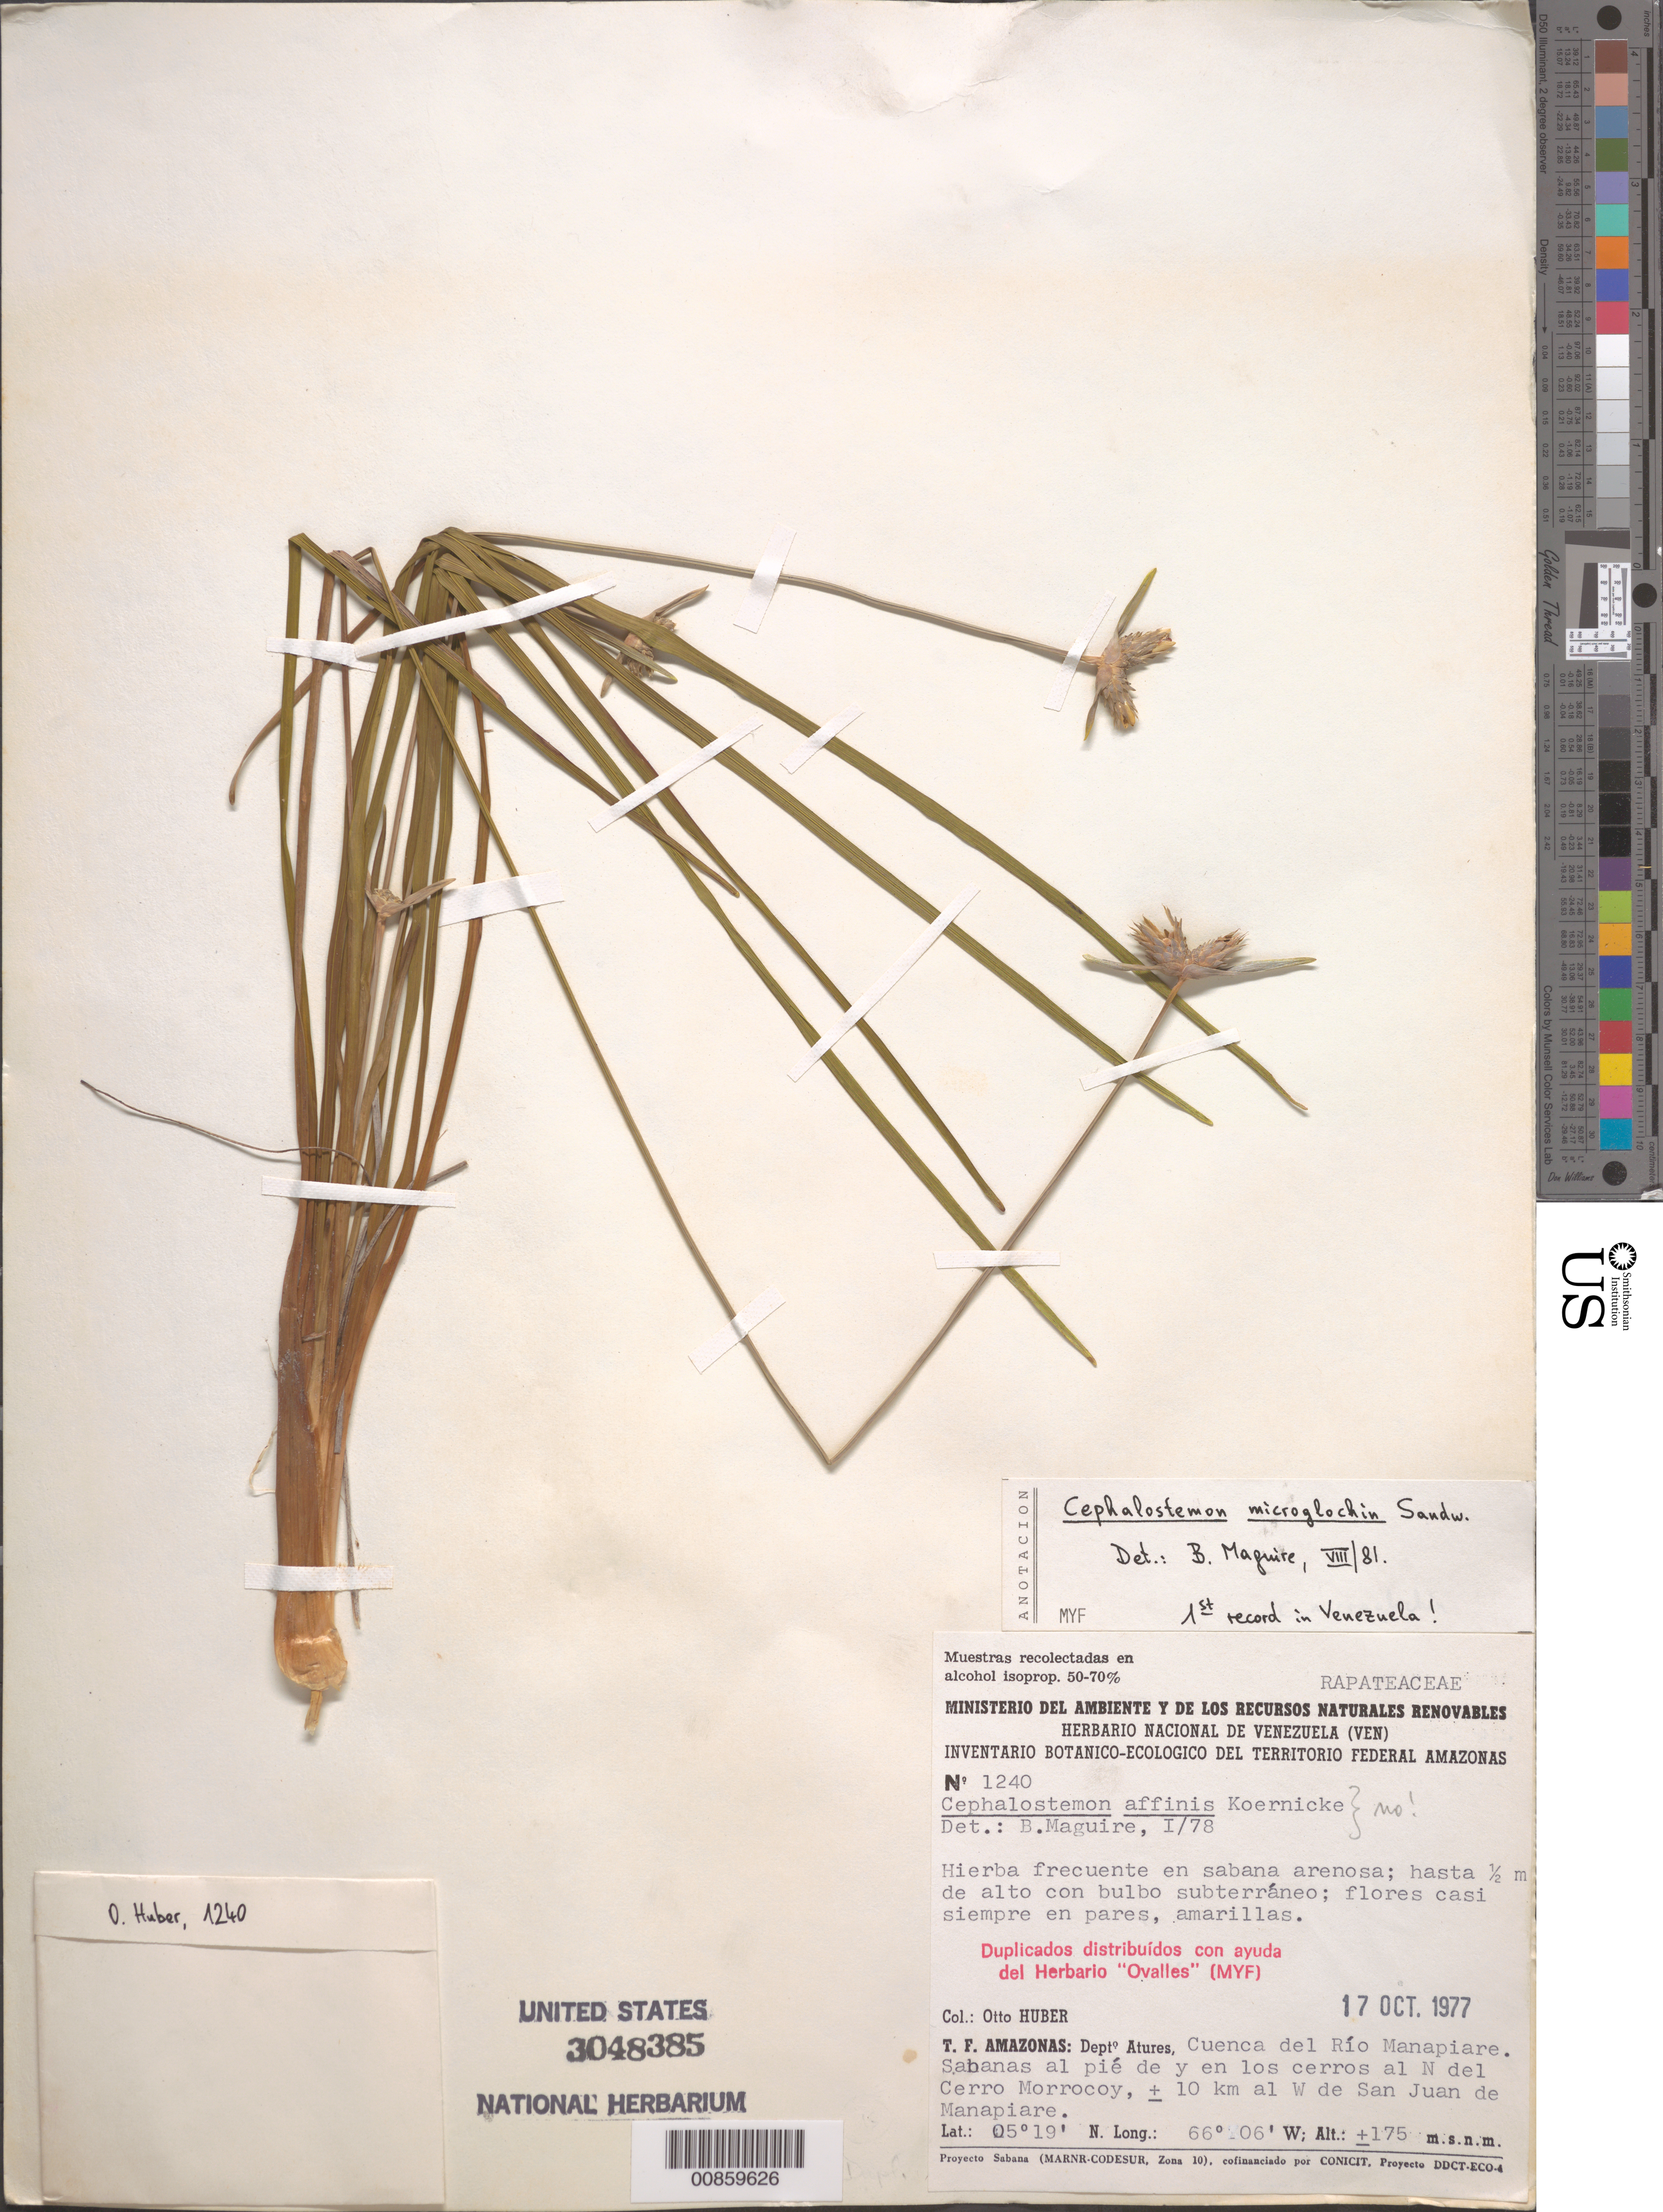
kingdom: Plantae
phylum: Tracheophyta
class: Liliopsida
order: Poales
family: Rapateaceae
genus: Cephalostemon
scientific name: Cephalostemon microglochin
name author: Sandwith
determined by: Maguire, Bassett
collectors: O. Huber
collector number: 1240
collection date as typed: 17-Oct-77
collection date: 1977-10-17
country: Venezuela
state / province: Amazonas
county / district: Atures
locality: Río Manapiare, cuenca, N of Cerro Morrocoy, ± 10 km W of San Juan de Manapiare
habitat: Sabanas al pié de y en los cerros; sabana arenosa.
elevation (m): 175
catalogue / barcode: US 3048385